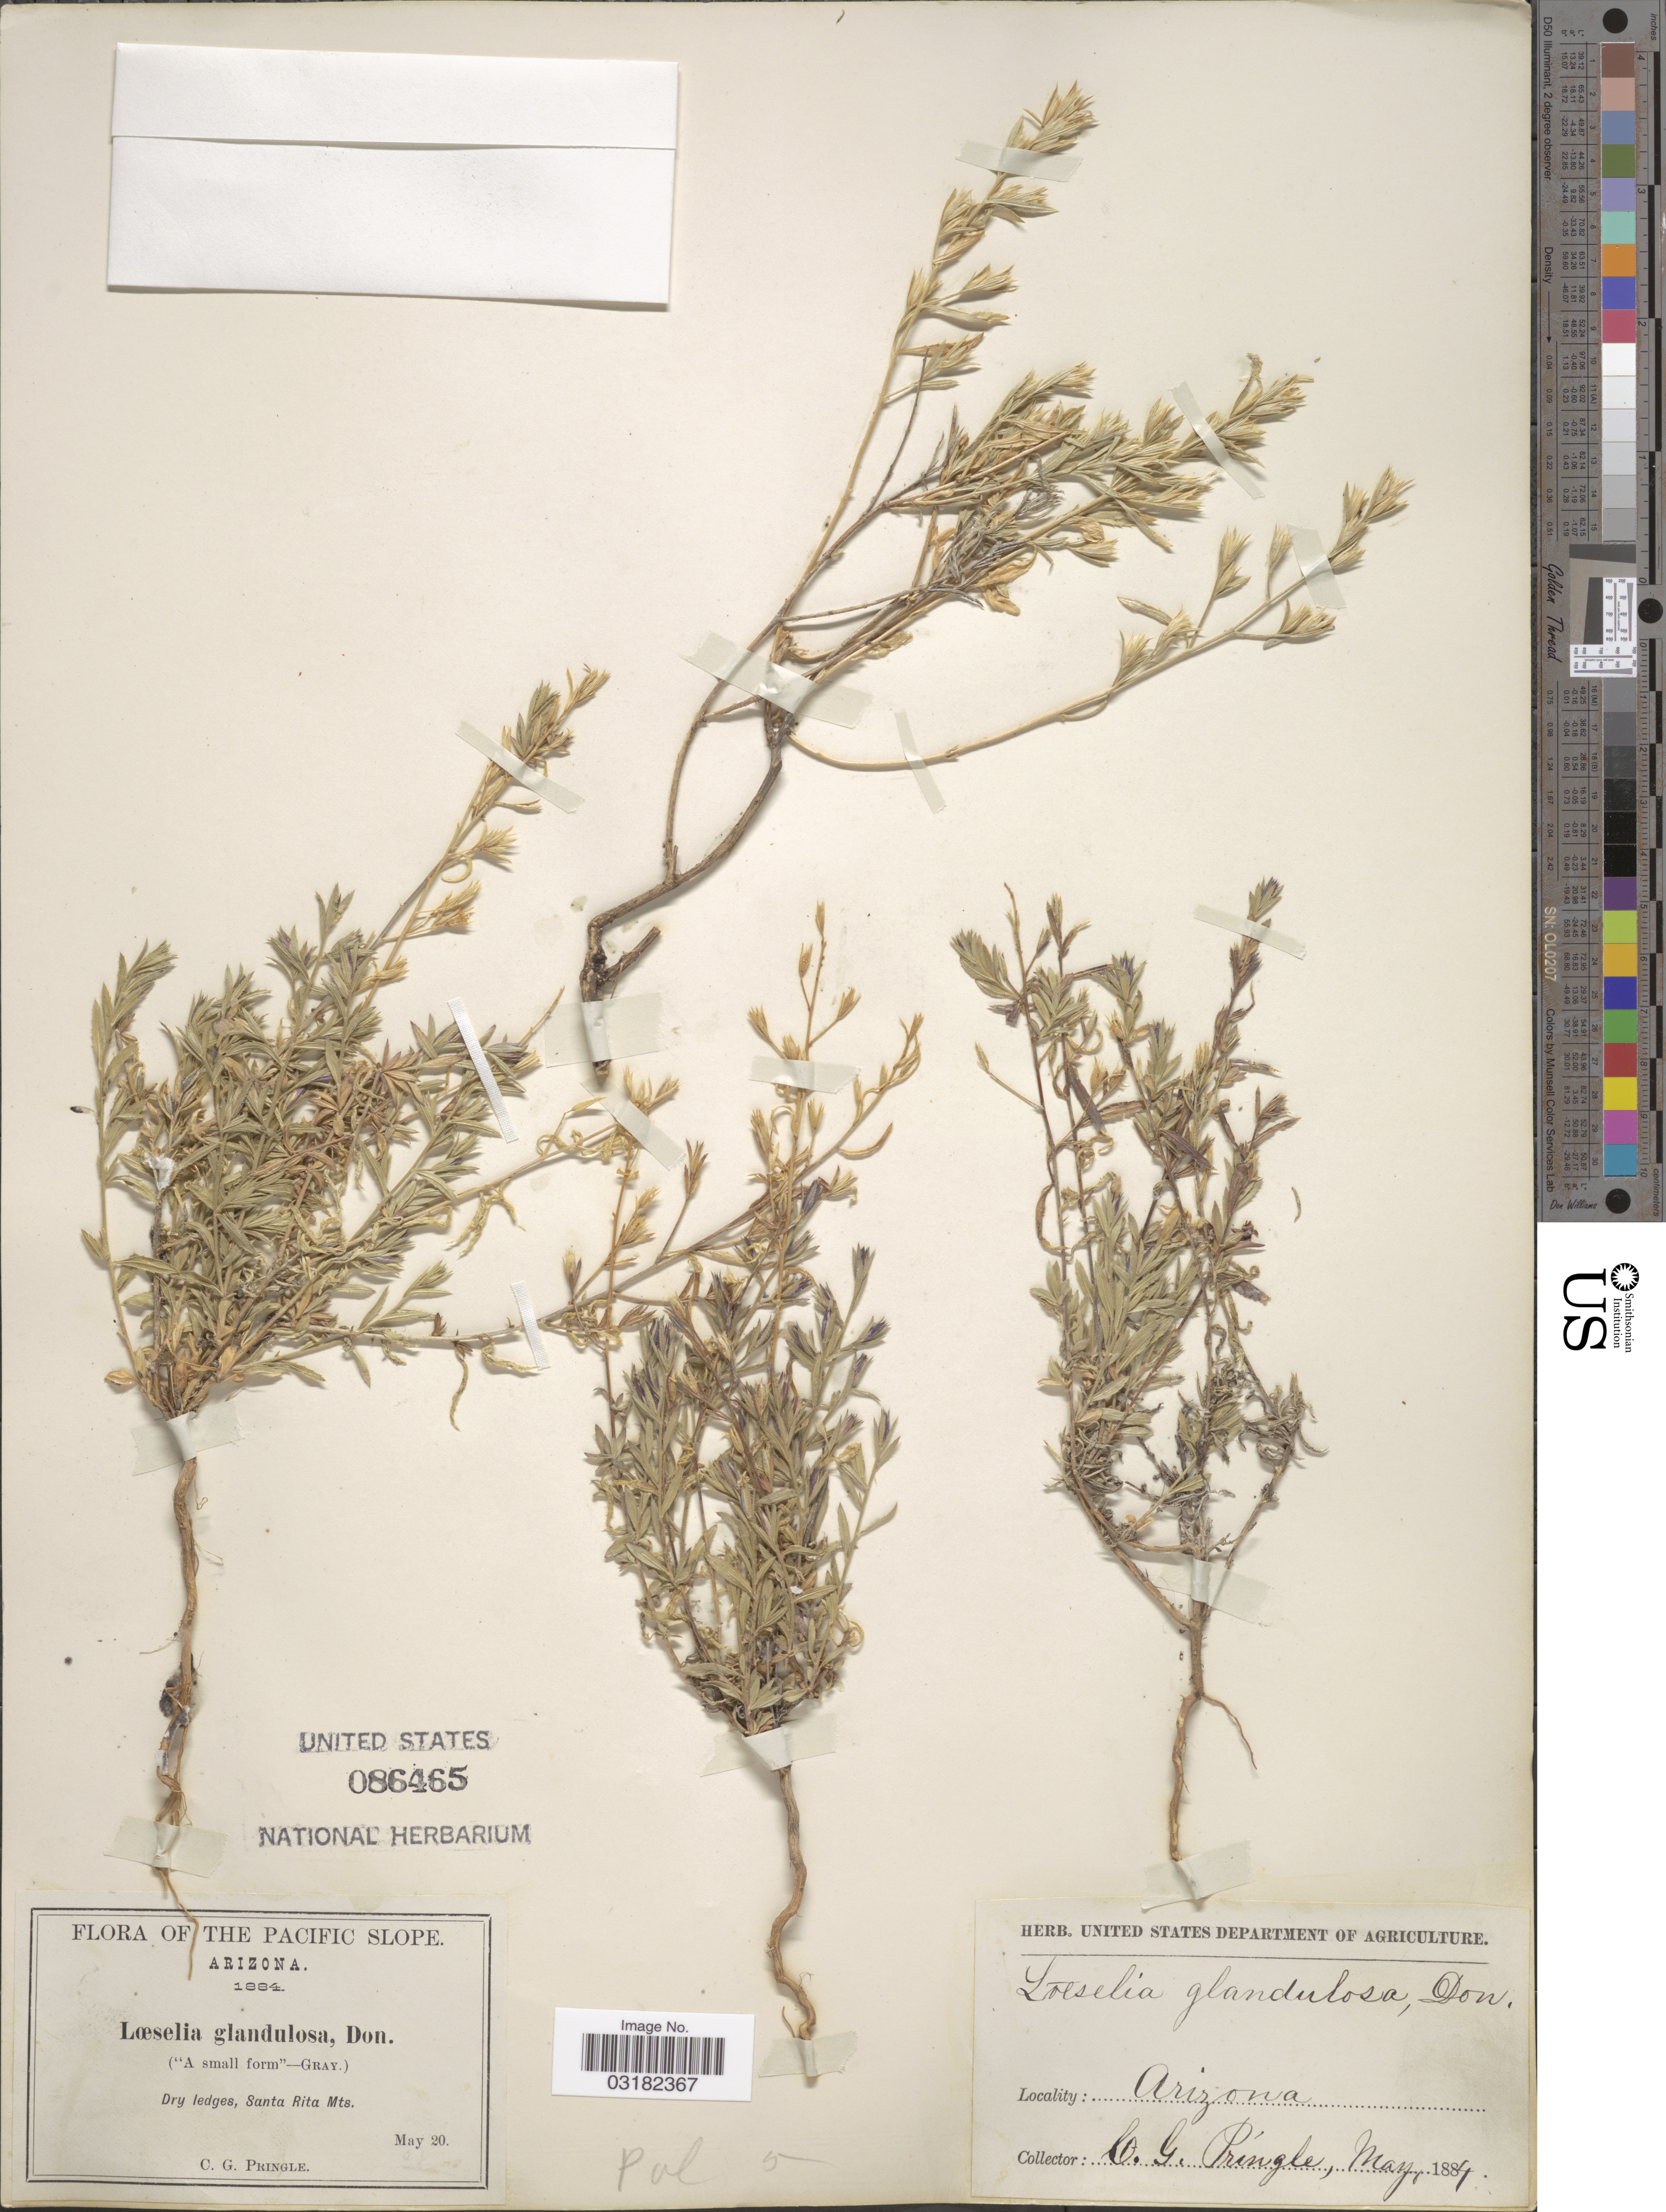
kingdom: Plantae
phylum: Tracheophyta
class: Magnoliopsida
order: Ericales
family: Polemoniaceae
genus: Loeselia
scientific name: Loeselia glandulosa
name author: (Cav.) G. Don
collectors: C. G. Pringle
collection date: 1884-05-20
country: United States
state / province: Arizona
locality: The Pacific Slope. Dry ledges, Santa Rita Mts.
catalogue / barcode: US 86465